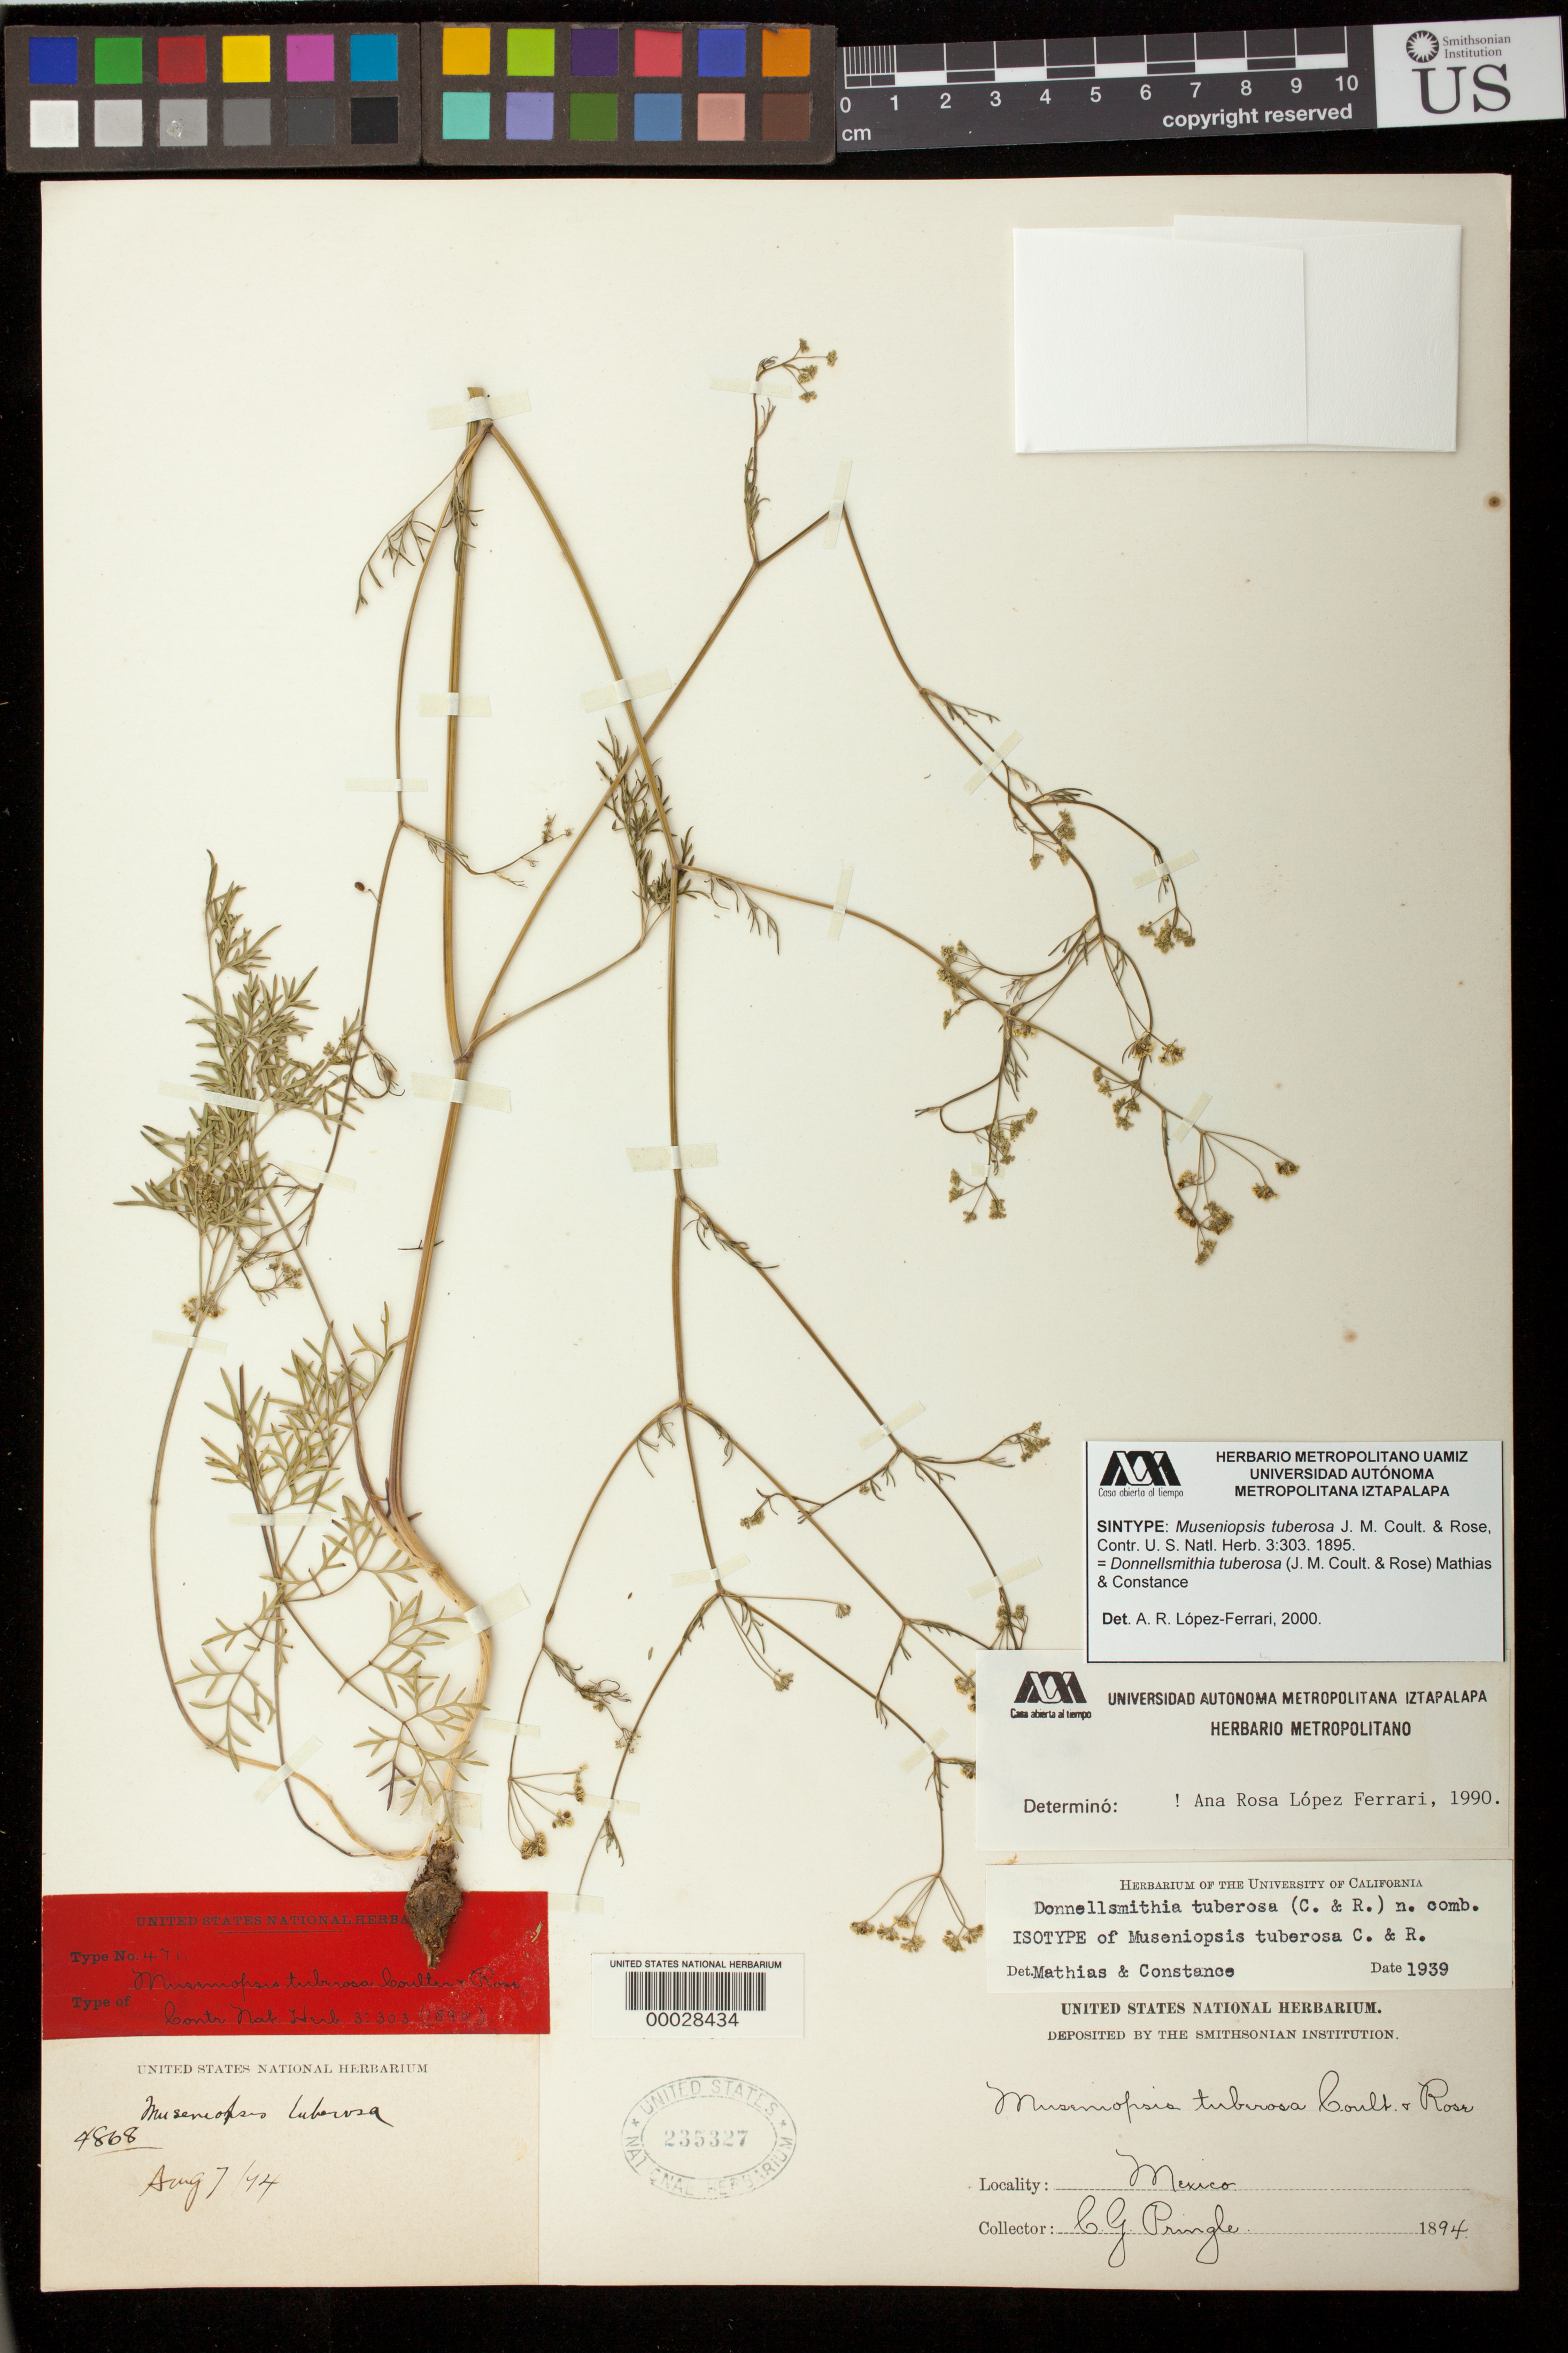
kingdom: Plantae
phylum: Tracheophyta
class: Magnoliopsida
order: Apiales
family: Apiaceae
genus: Museniopsis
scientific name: Museniopsis tuberosa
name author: J.M. Coult. & Rose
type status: Syntype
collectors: C. G. Pringle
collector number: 4868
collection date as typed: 07 Aug 1894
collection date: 1894-08-07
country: Mexico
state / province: Oaxaca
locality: Sierra de San Felipe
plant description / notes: Printed labels on other specimens of Pringle 4868 indicate 2 elements collected on different dates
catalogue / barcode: US 235327